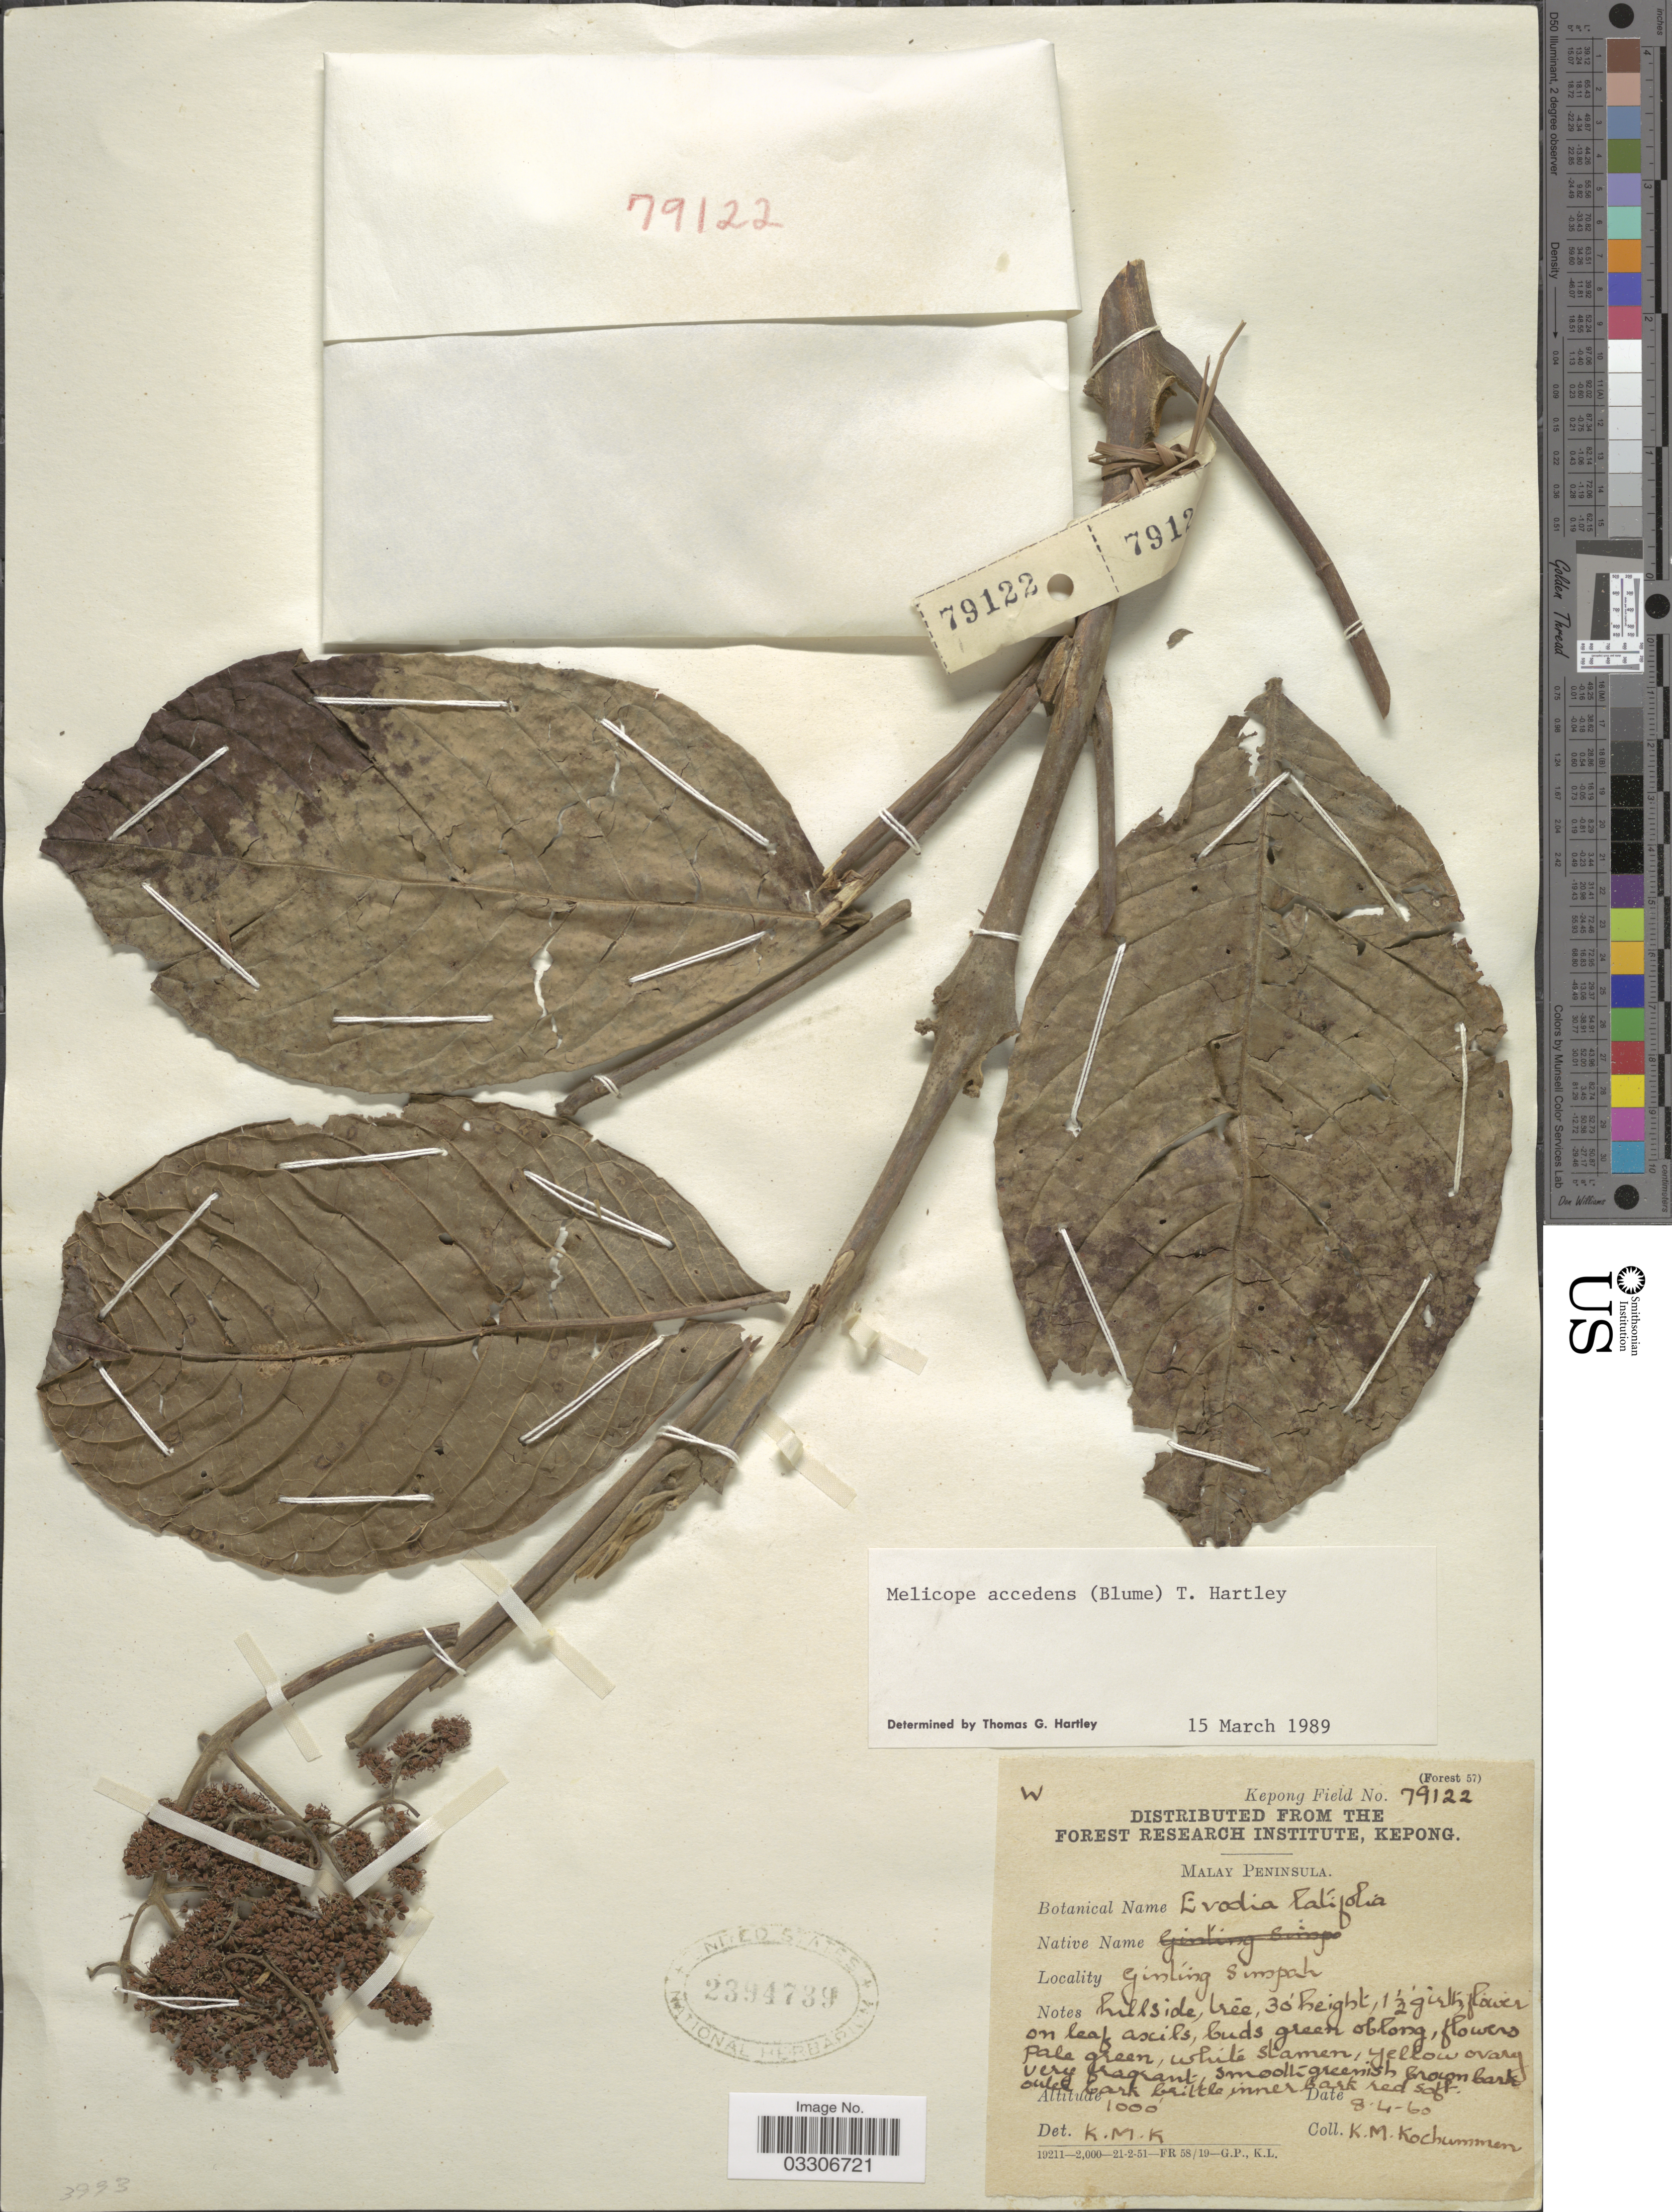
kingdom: Plantae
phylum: Tracheophyta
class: Magnoliopsida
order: Sapindales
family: Rutaceae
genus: Melicope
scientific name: Melicope accedens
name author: (Blume) T.G. Hartley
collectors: K. Kochummen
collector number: Kepong Field 79122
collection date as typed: Transcribed d/m/y: 8/4/60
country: Malaysia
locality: Ginling Simpah.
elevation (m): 305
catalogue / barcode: US 2394739